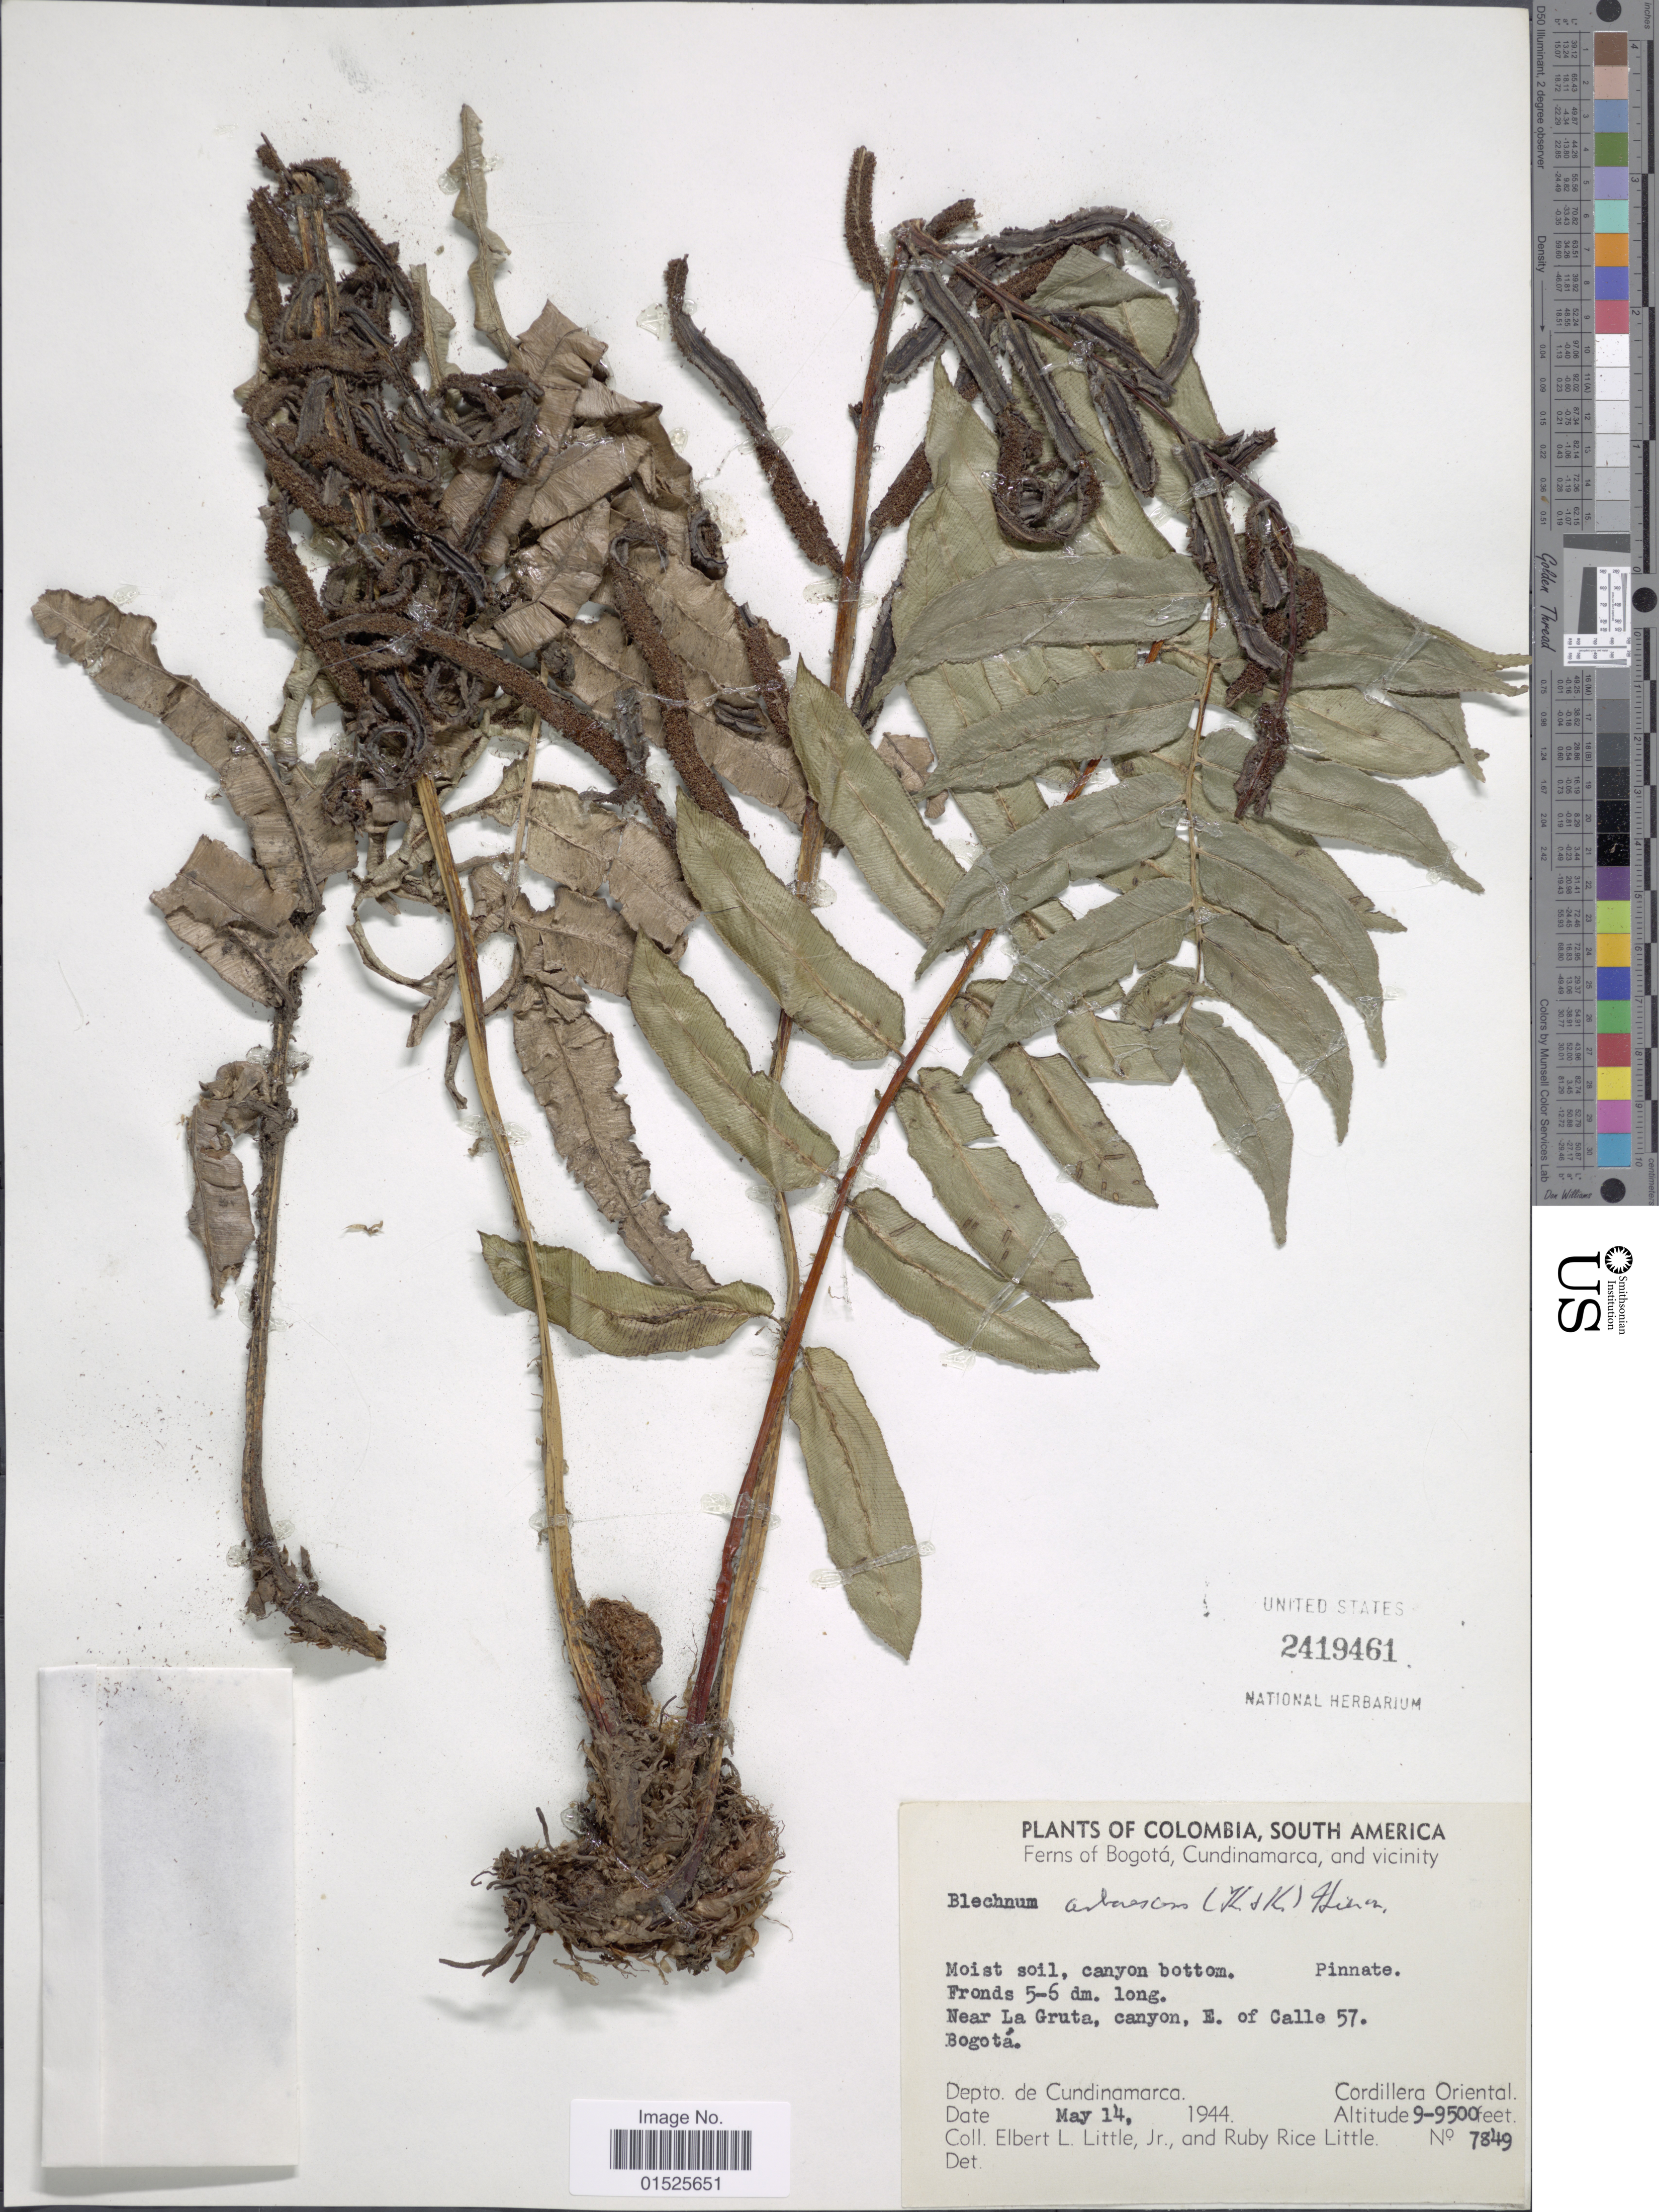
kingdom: Plantae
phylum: Tracheophyta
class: Polypodiopsida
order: Polypodiales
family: Blechnaceae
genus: Blechnum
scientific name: Blechnum cordatum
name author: (Desv.) Hieron.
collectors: E. L. Little & R. R. Little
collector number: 7849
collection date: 1944-05-14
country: Colombia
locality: South America. Bogotá, Cundinamarca, and vicinity. Near La Gruta, canyon, E. of Calle 57. Bogotá. Depto. de Cundinamarca. Cordillera Oriental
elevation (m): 2743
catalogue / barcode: US 2419461